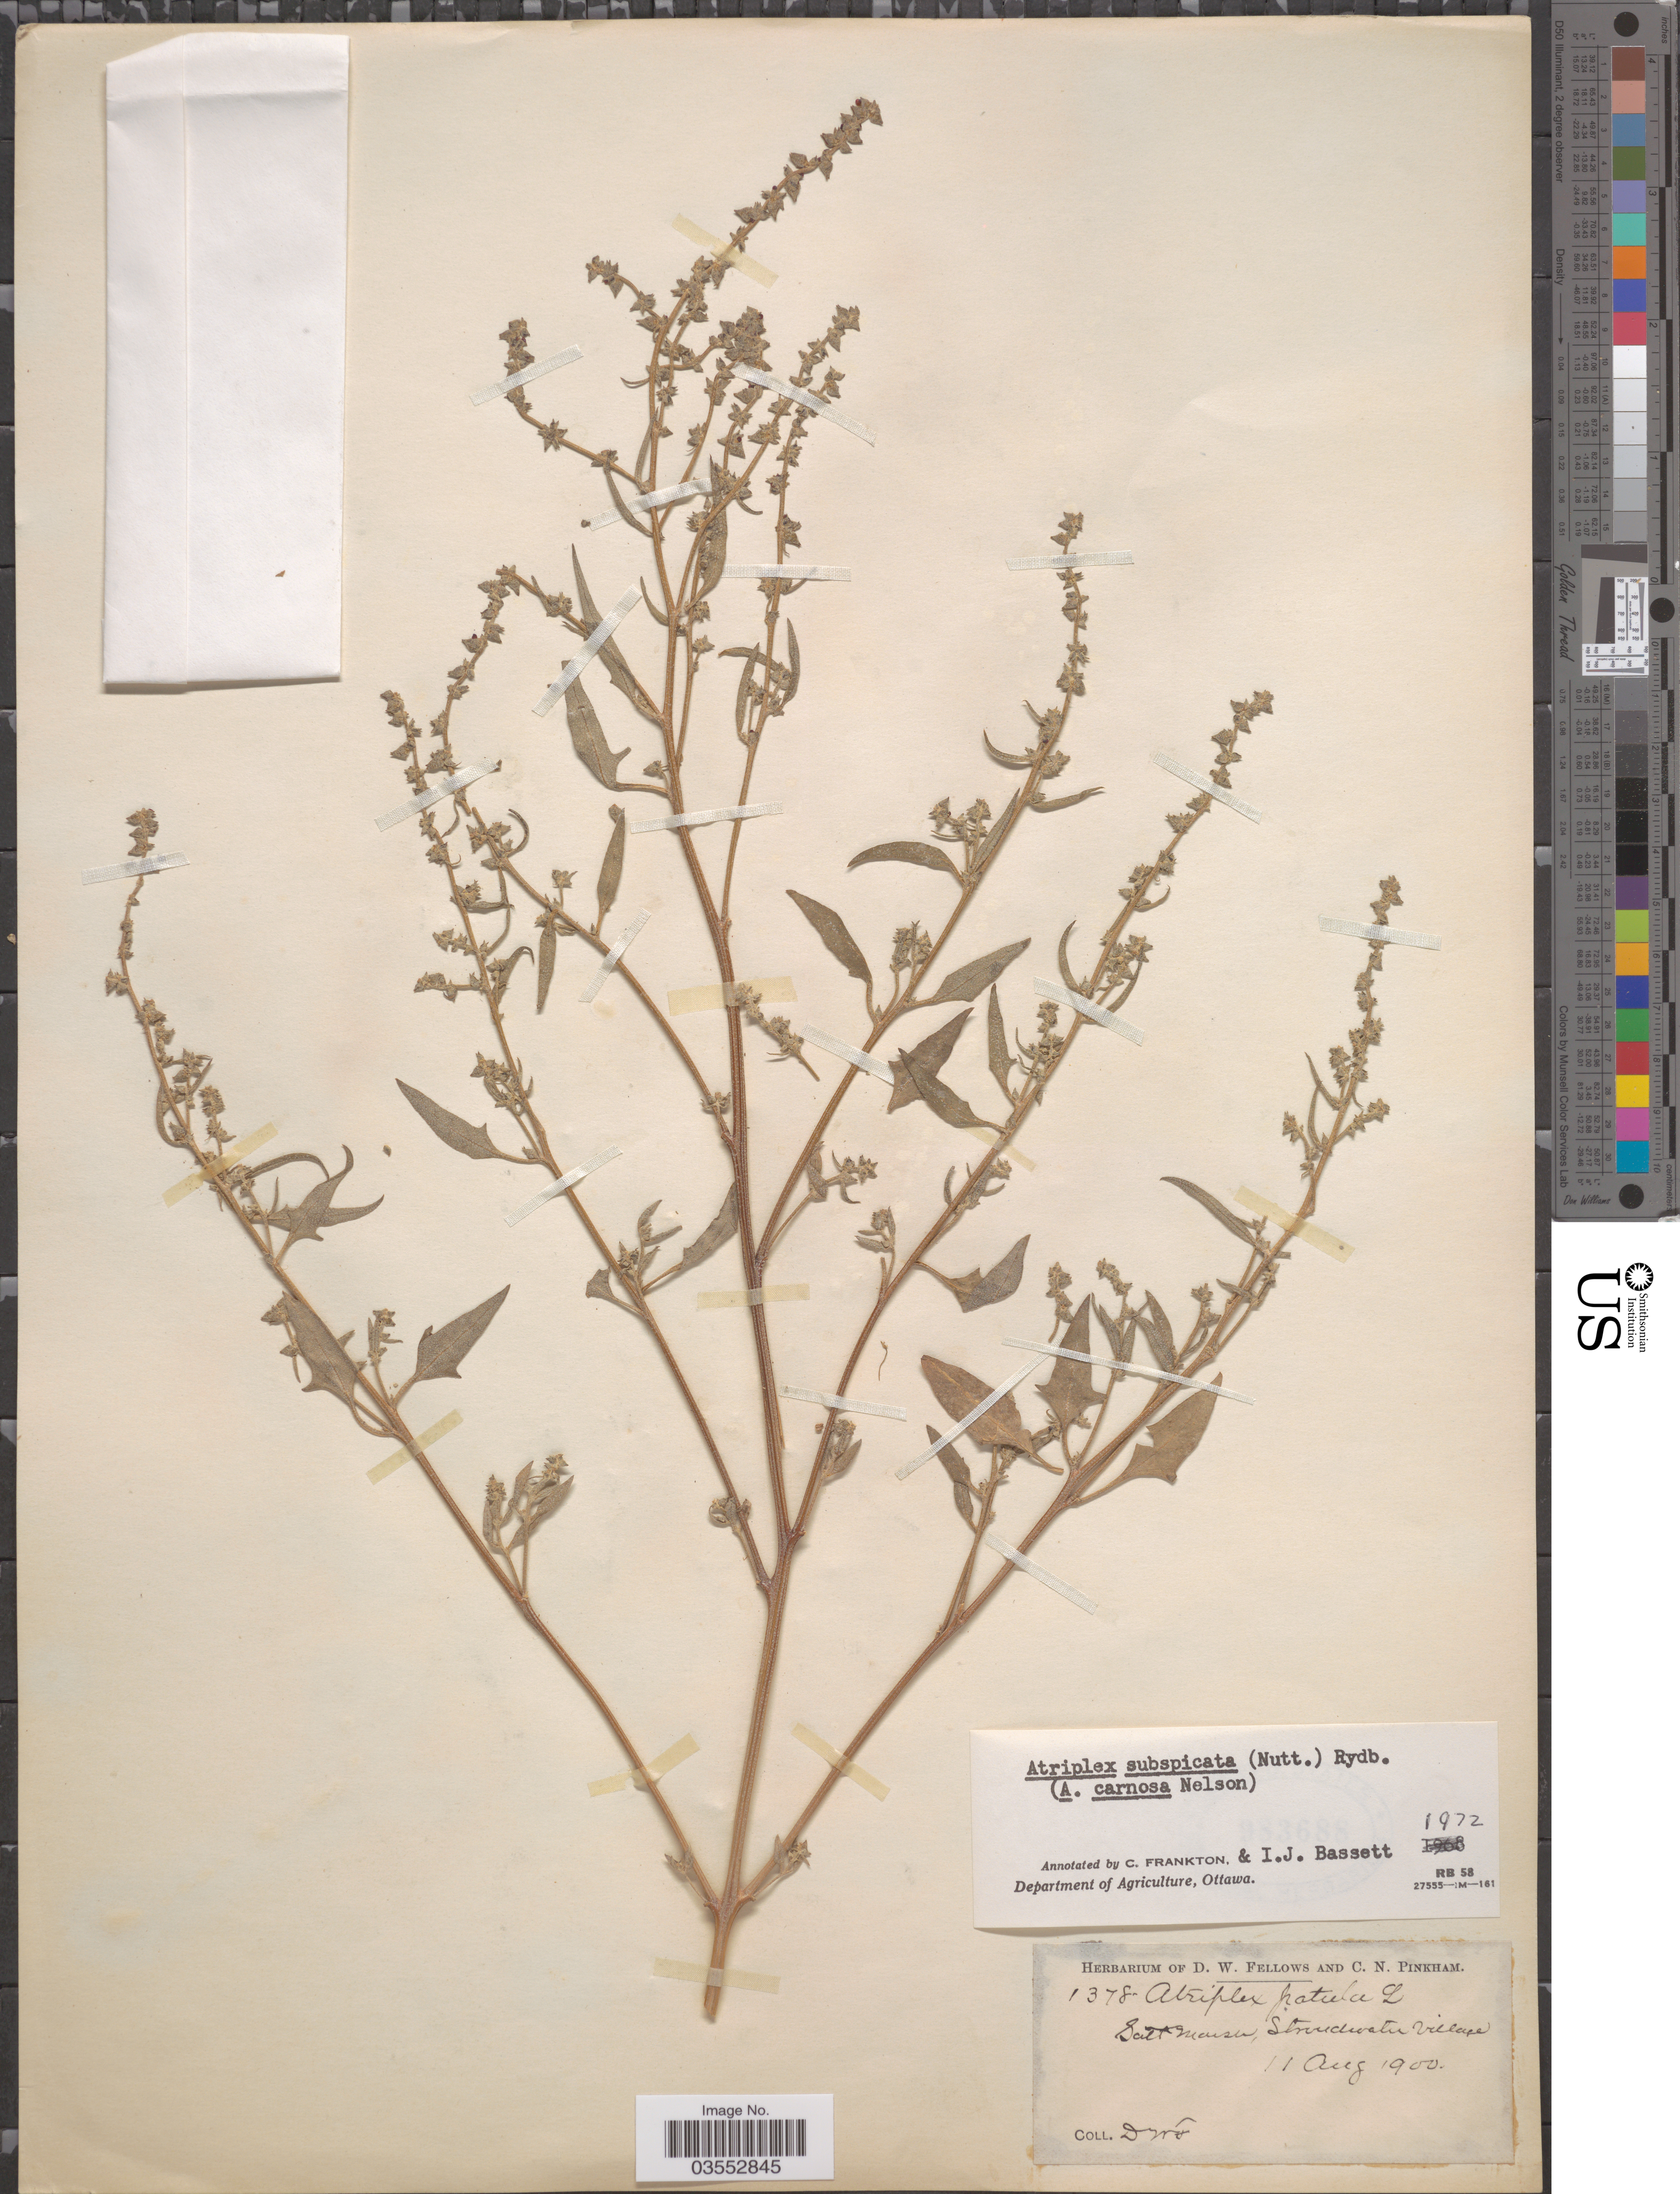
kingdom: Plantae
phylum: Tracheophyta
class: Magnoliopsida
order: Caryophyllales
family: Amaranthaceae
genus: Atriplex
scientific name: Atriplex subspicata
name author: (Nutt.) Rydb.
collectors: D. W. Fellows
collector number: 1378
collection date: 1900-08-11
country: United States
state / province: Maine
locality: Stroudwater Village.